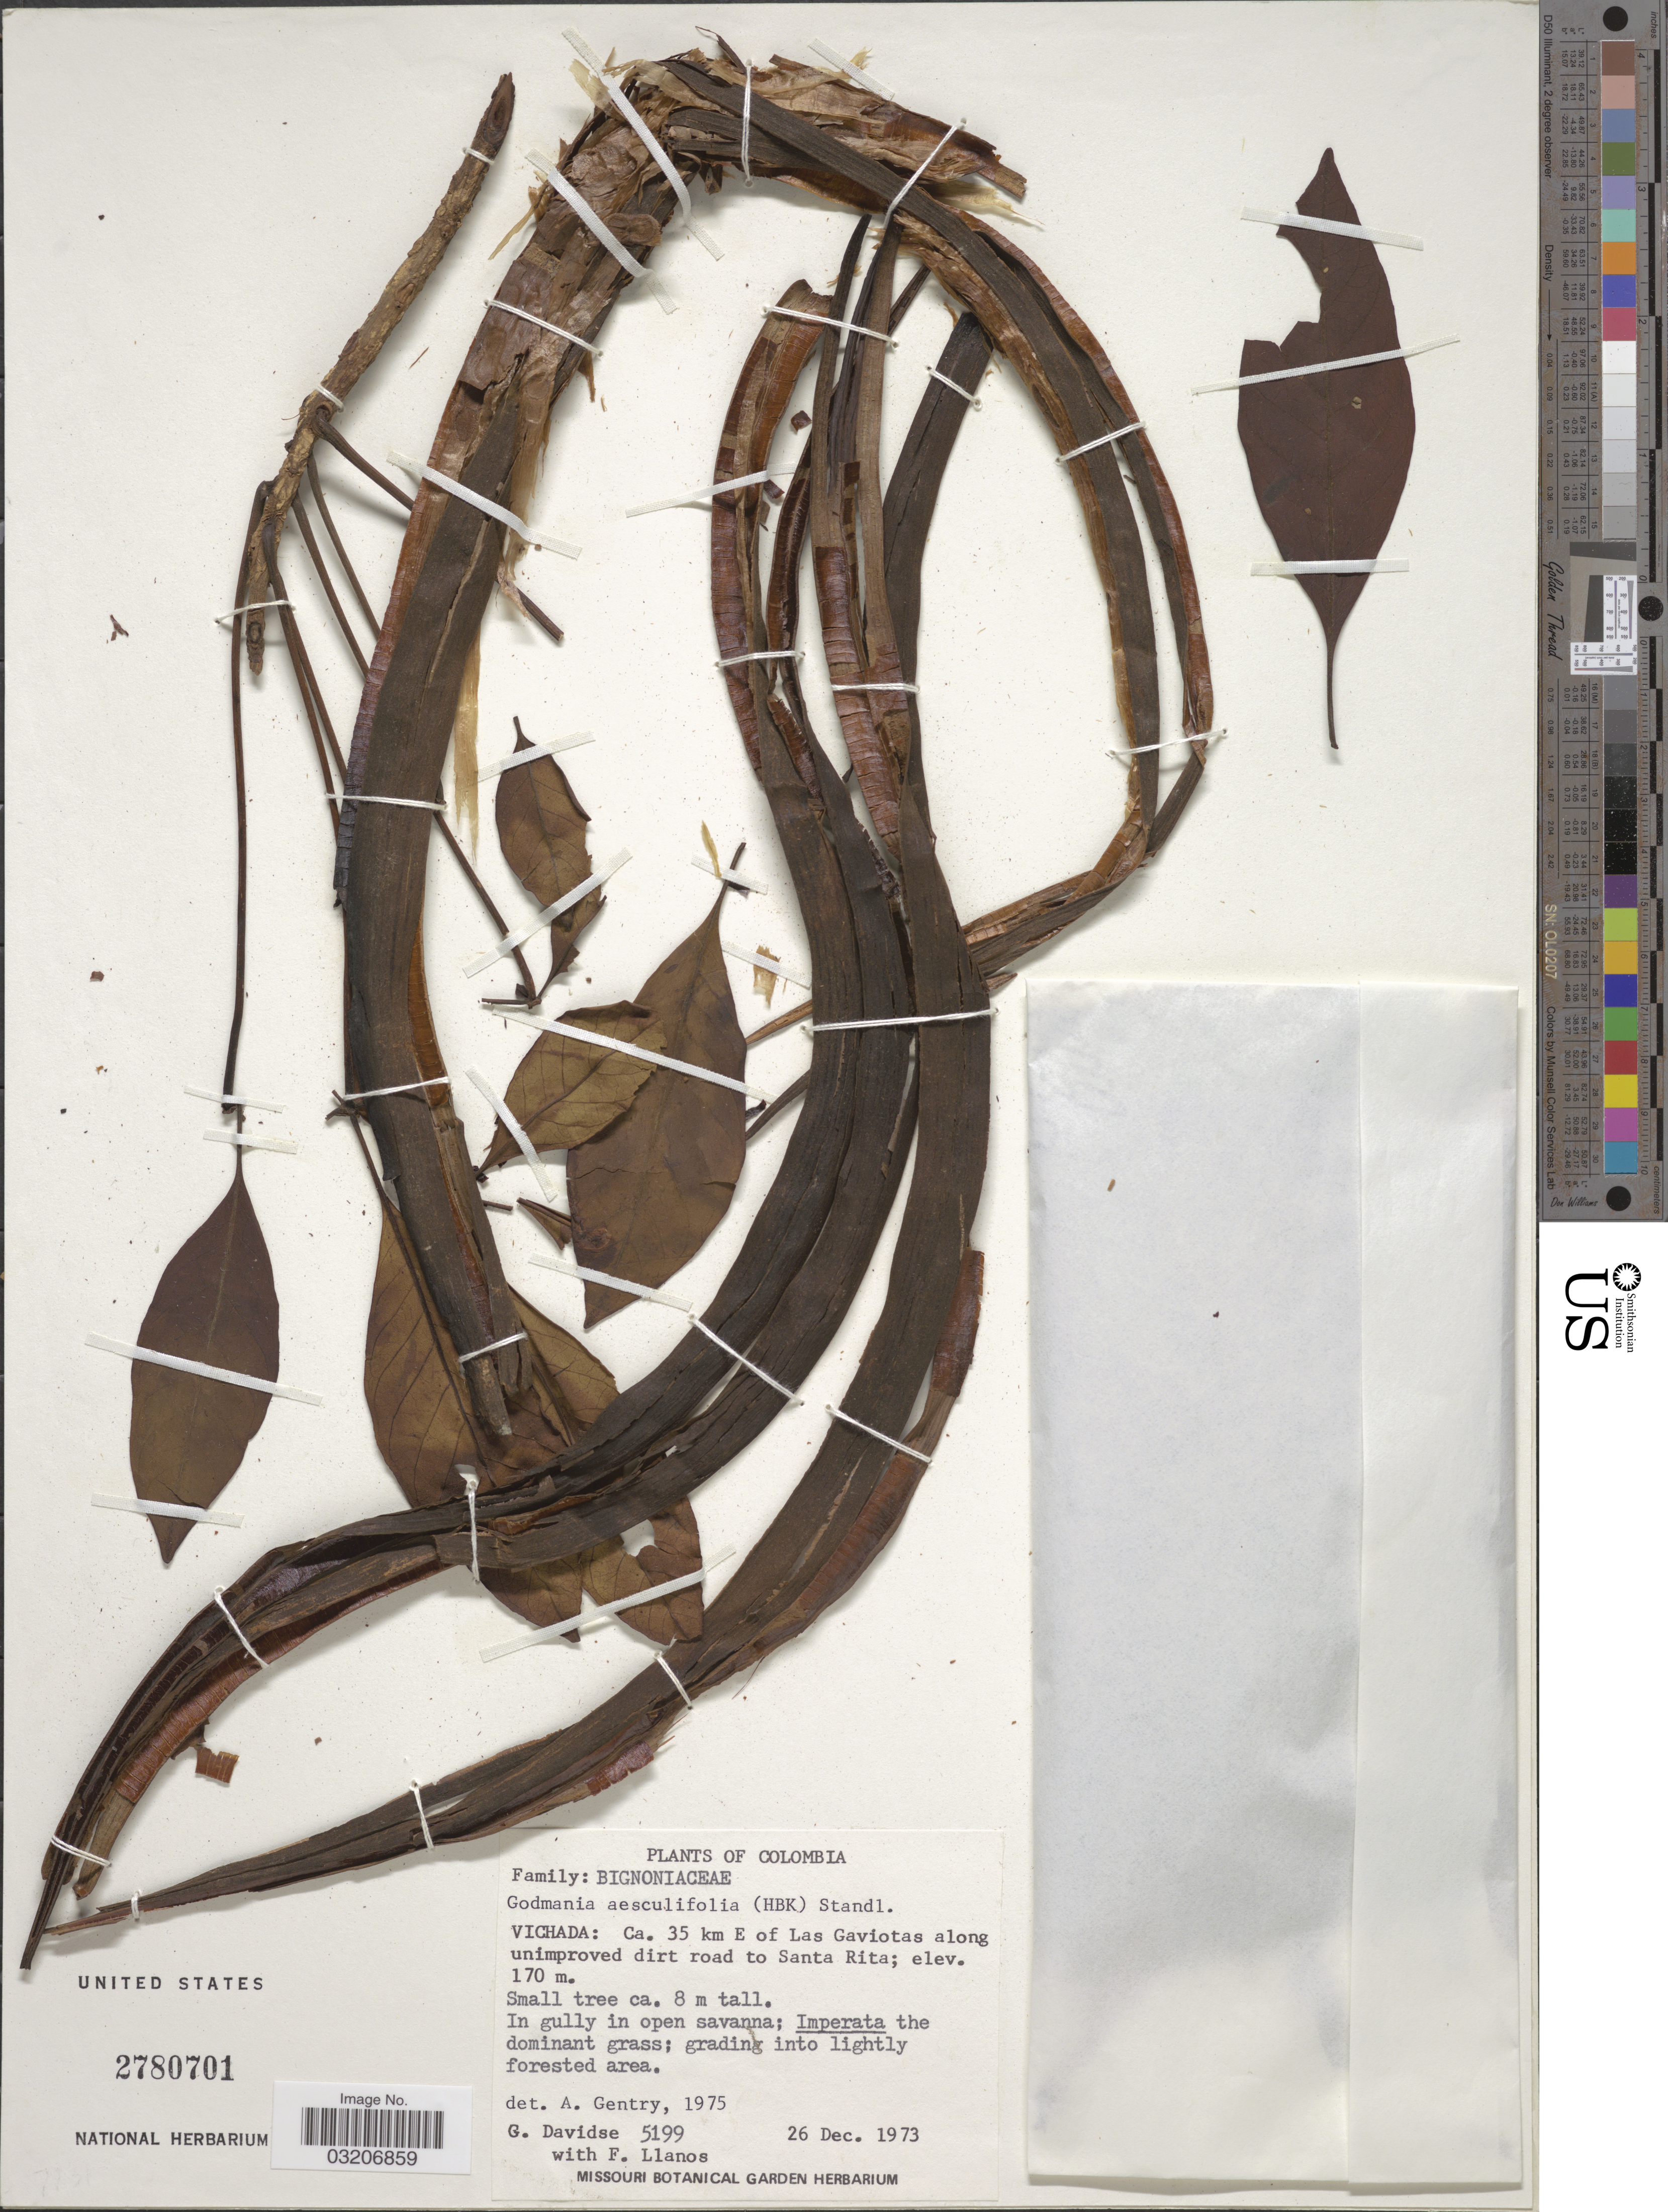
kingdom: Plantae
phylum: Tracheophyta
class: Magnoliopsida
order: Lamiales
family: Bignoniaceae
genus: Godmania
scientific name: Godmania aesculifolia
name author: Standl.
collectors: G. Davidse & F. Llanos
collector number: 5199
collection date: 1973-12-26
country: Colombia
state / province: Vichada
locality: Ca. 35 km E of Las Gaviotas along unimproved dirt road to Santa Rita.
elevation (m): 170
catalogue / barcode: US 2780701